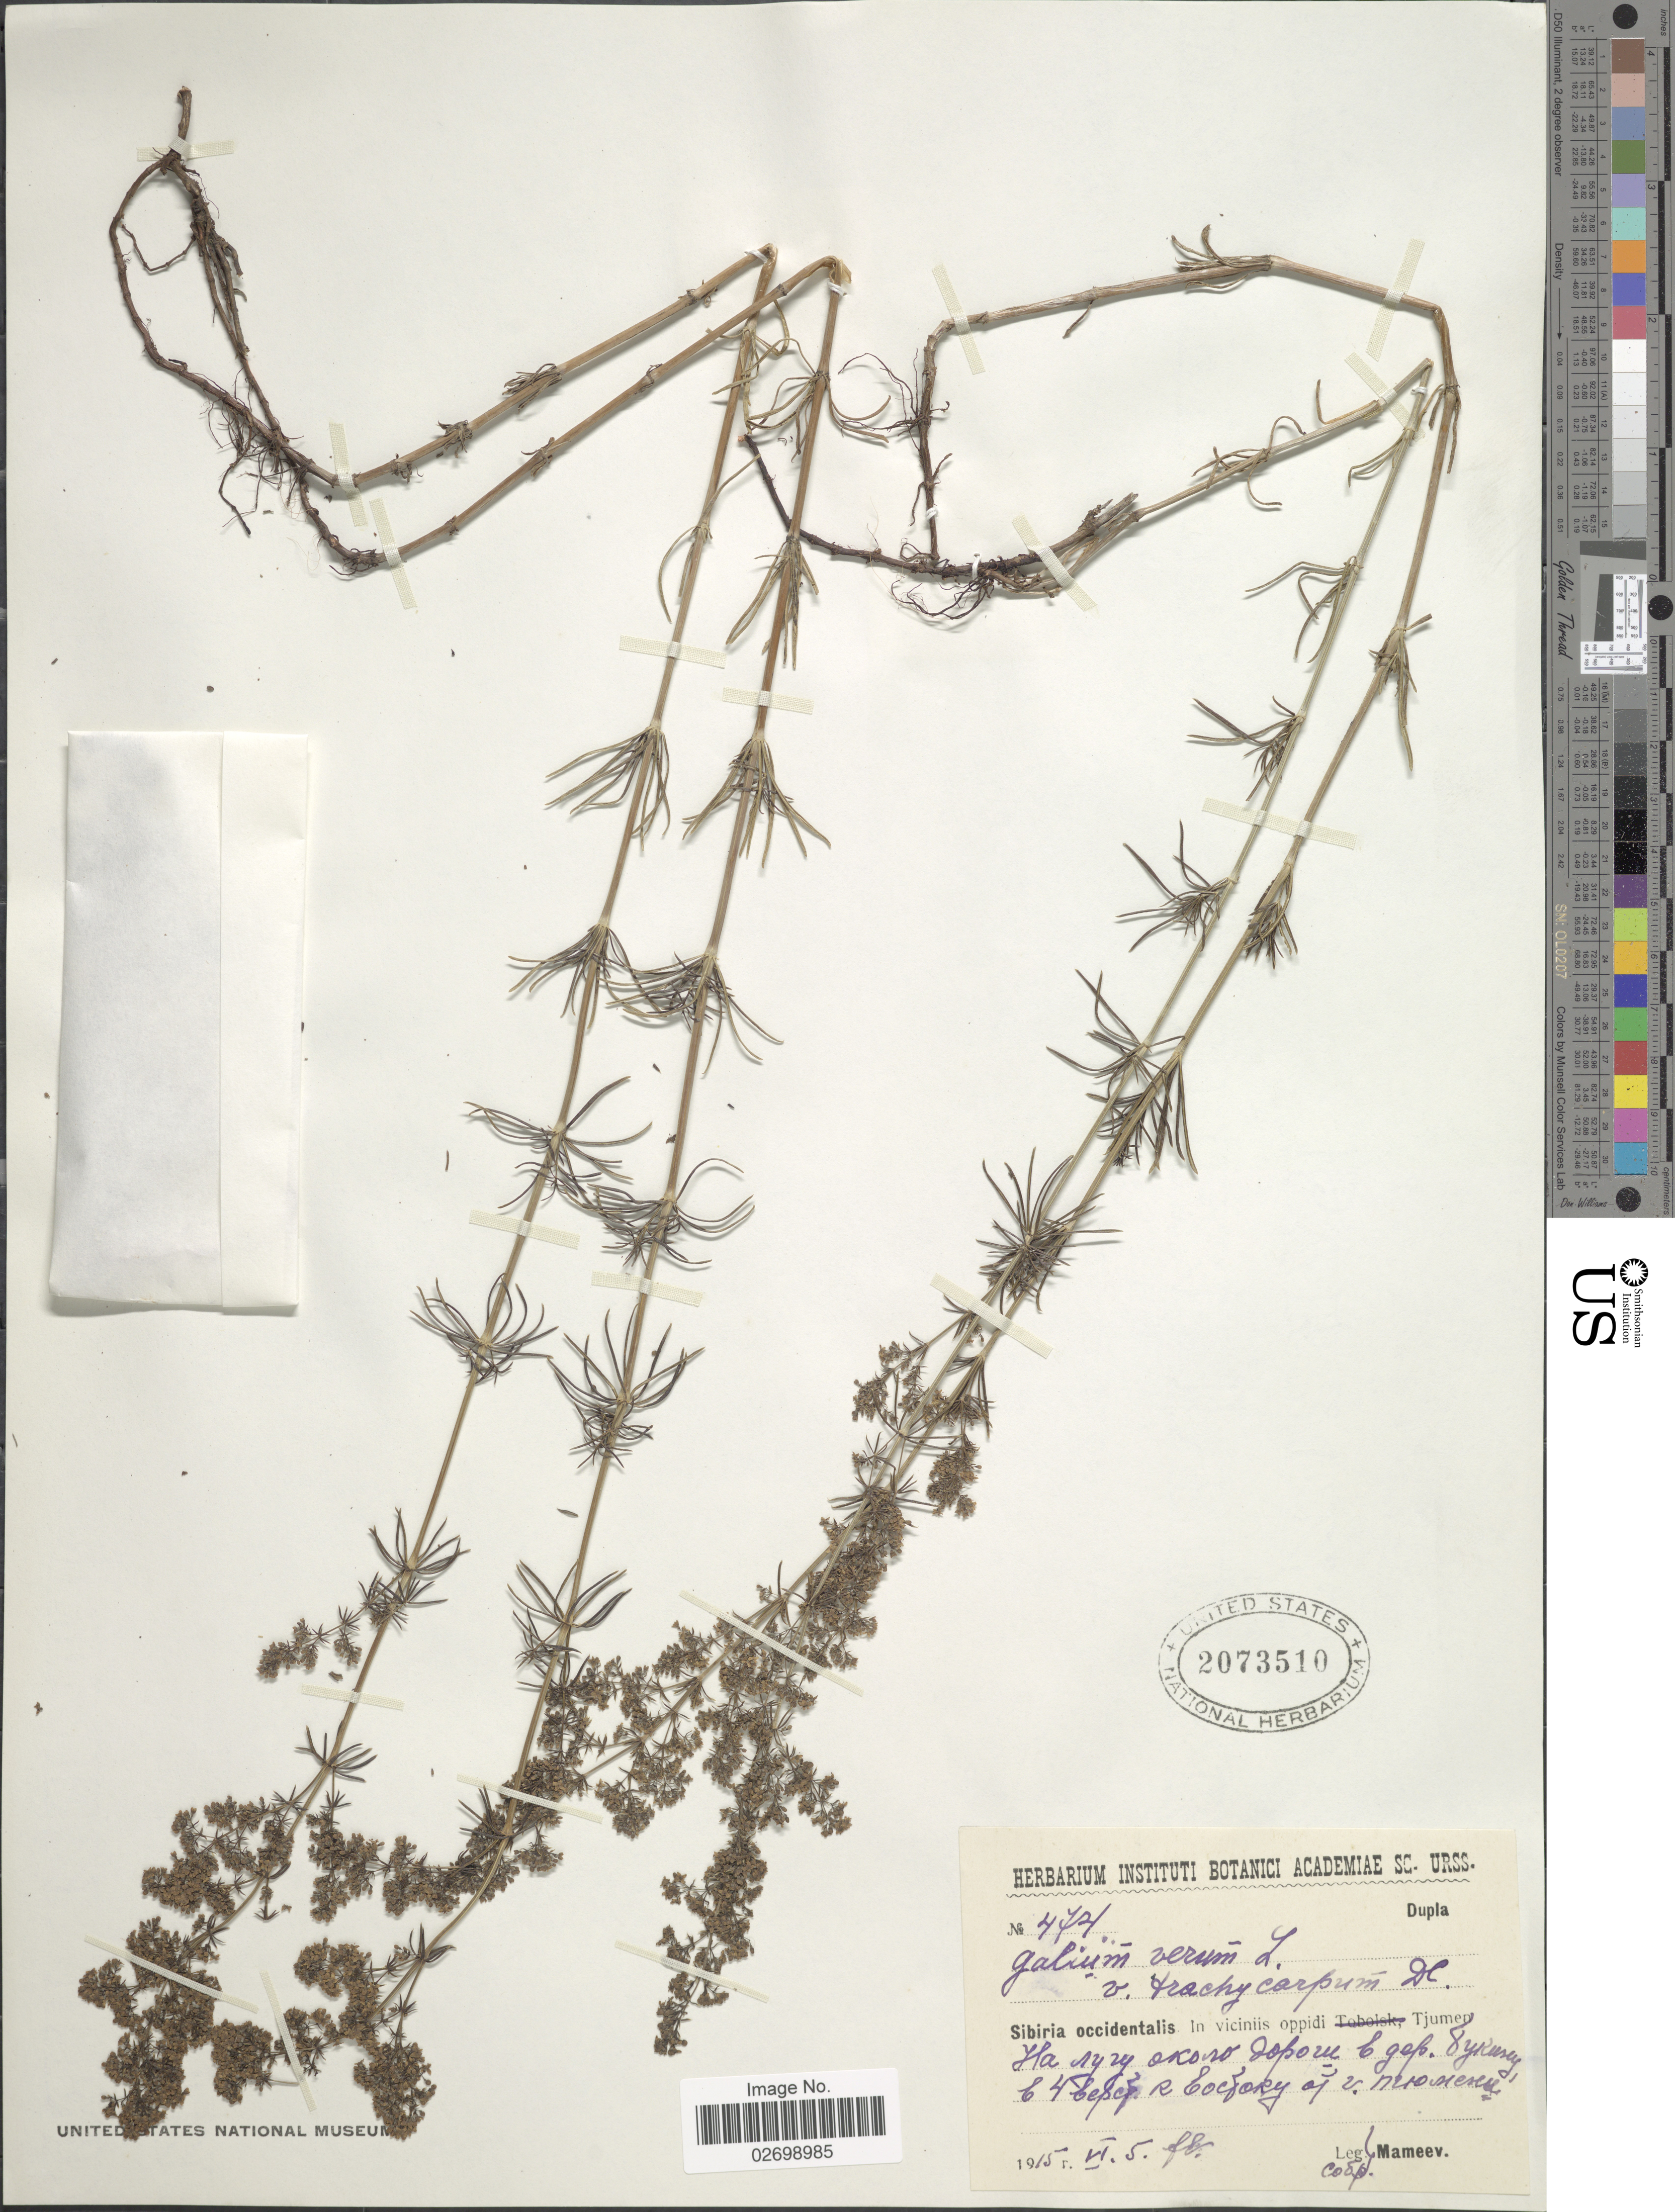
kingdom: Plantae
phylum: Tracheophyta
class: Magnoliopsida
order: Gentianales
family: Rubiaceae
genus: Galium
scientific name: Galium verum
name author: L.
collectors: Mameev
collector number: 474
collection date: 1915-06-05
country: Russian Federation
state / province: Tyumen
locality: Sibiria occidentalis. In viciniis oppidi Tjumen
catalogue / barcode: US 2073510